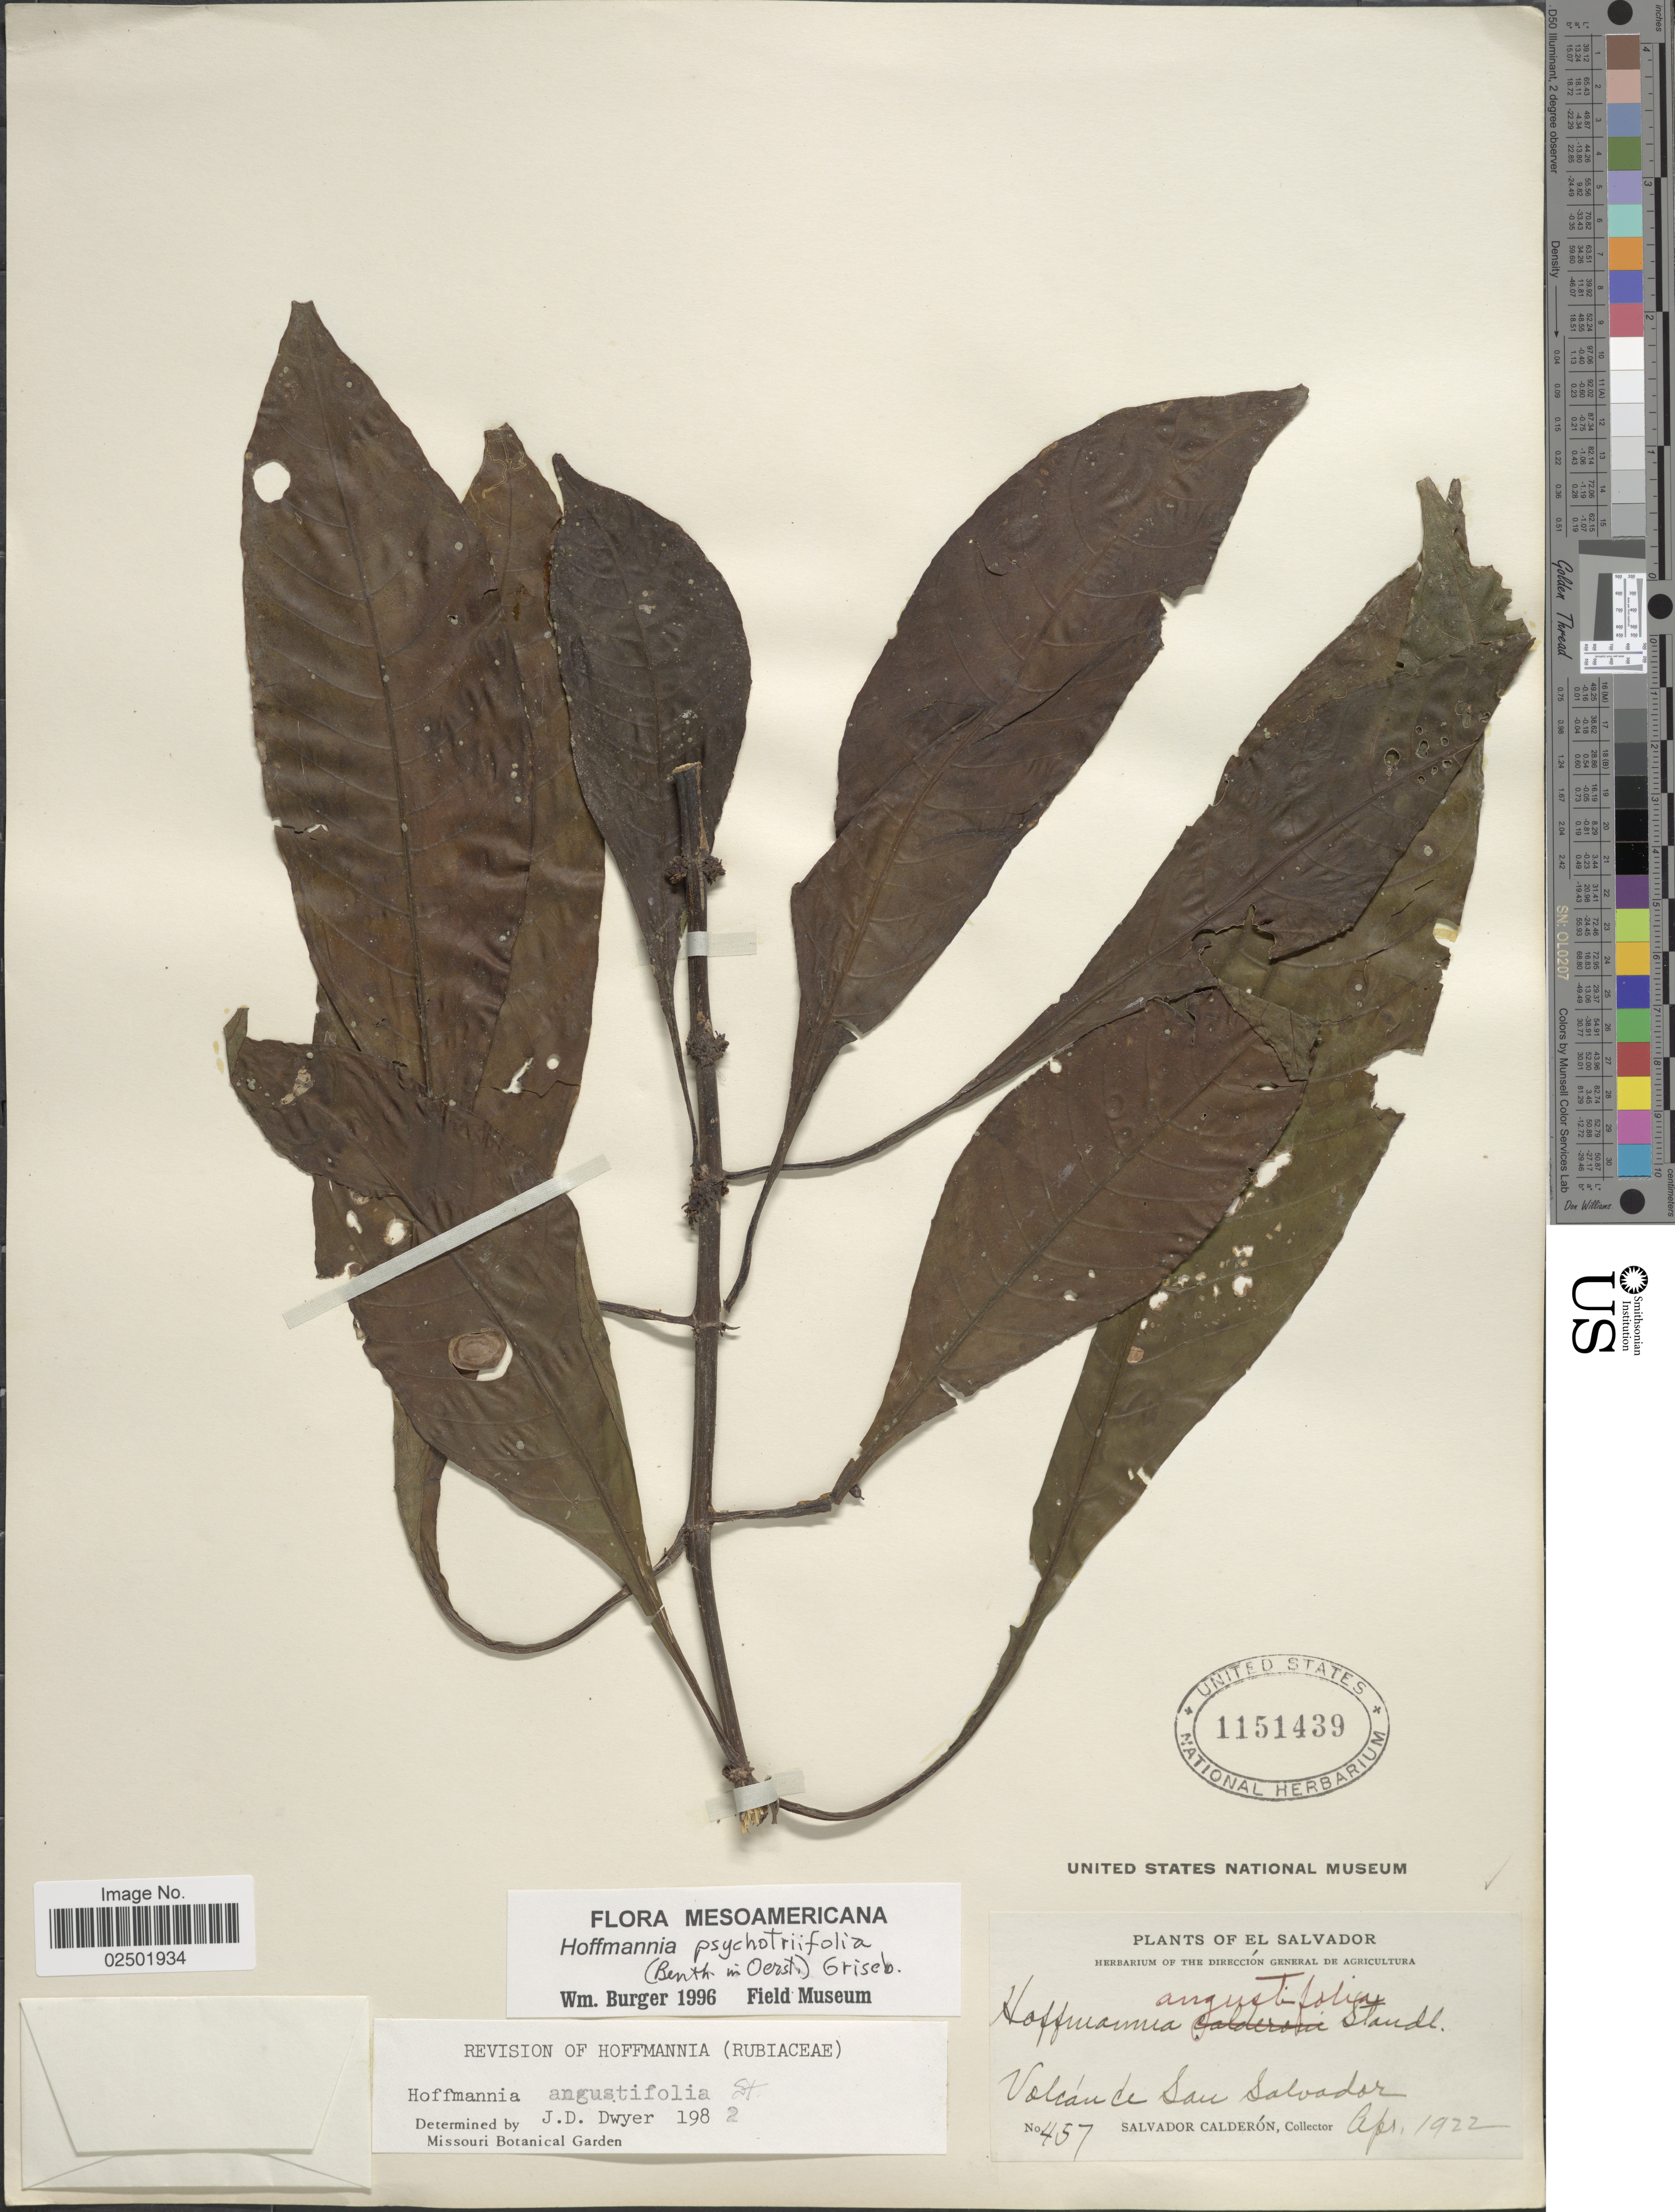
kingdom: Plantae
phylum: Tracheophyta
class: Magnoliopsida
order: Gentianales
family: Rubiaceae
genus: Hoffmannia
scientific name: Hoffmannia psychotriifolia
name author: (Benth.) Griseb.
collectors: S. Calderón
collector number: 457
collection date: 1922-04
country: El Salvador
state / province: San Salvador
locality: Volcán de San Salvador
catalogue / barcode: US 1151439